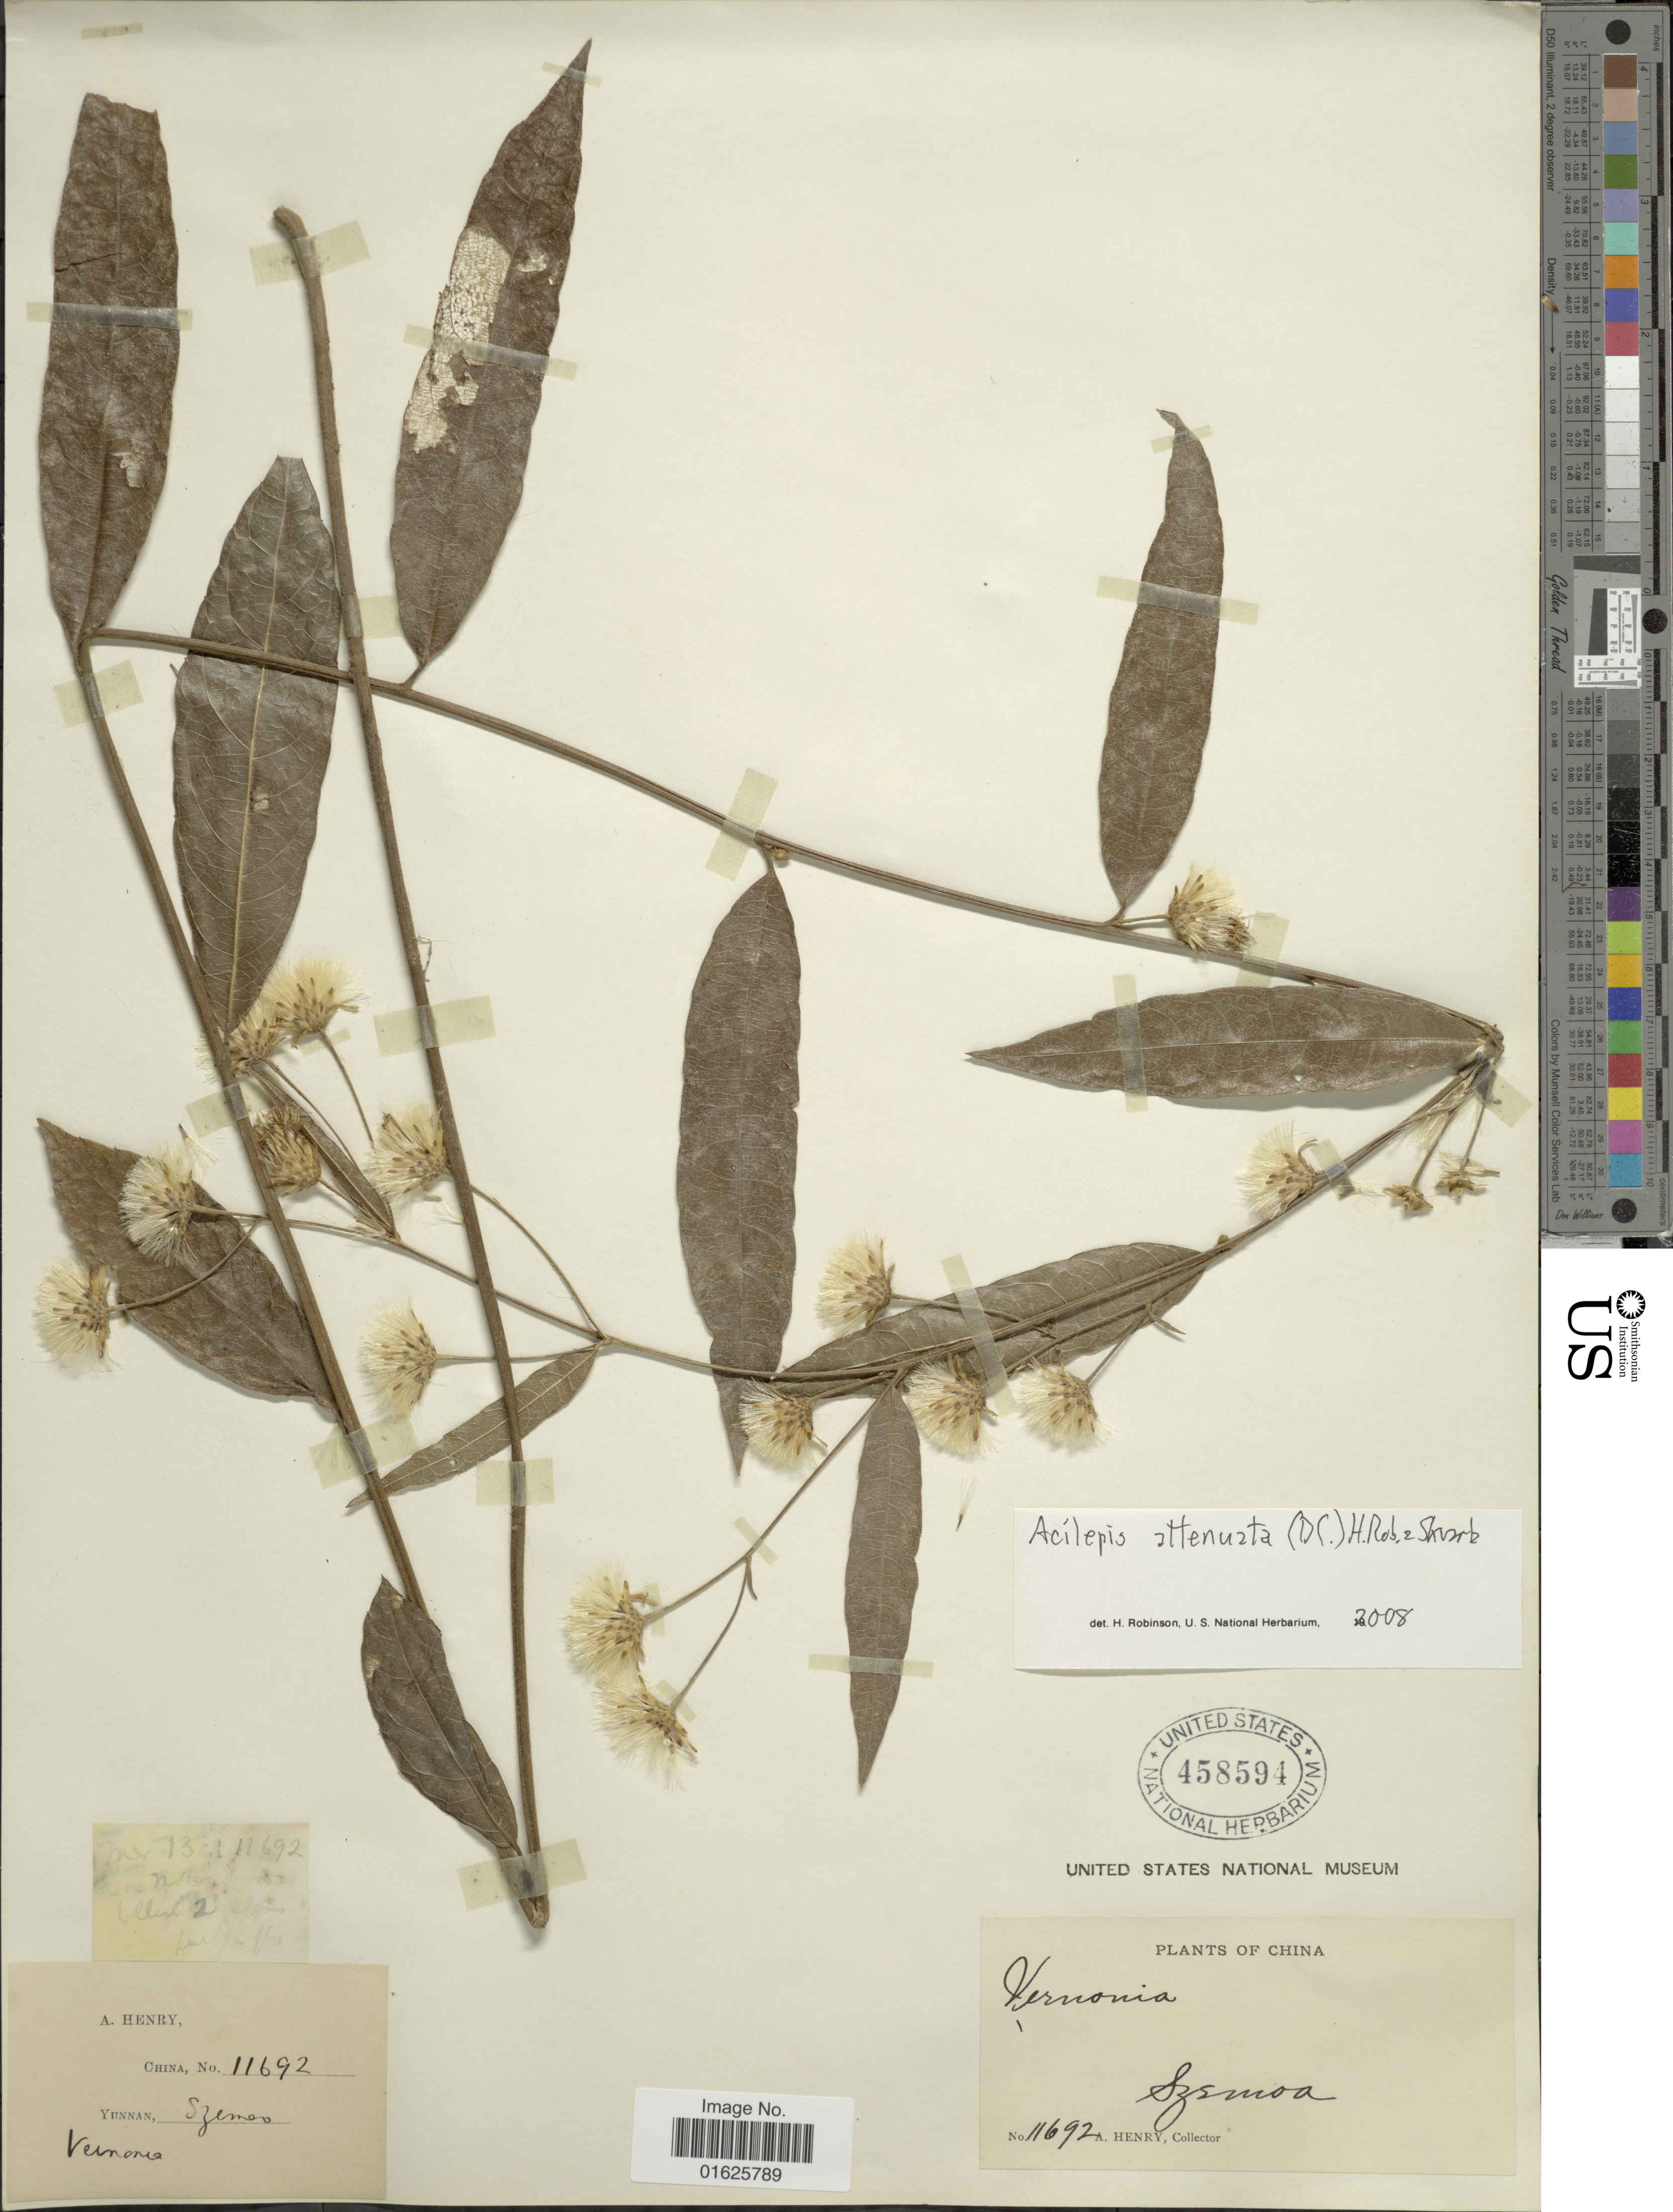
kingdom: Plantae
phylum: Tracheophyta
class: Magnoliopsida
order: Asterales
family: Asteraceae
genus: Acilepis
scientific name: Acilepis attenuata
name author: (Wall. ex DC.) H. Rob. & Skvarla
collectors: A. Henry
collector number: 11692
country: China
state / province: Yunnan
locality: Szemoa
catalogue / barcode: US 458594